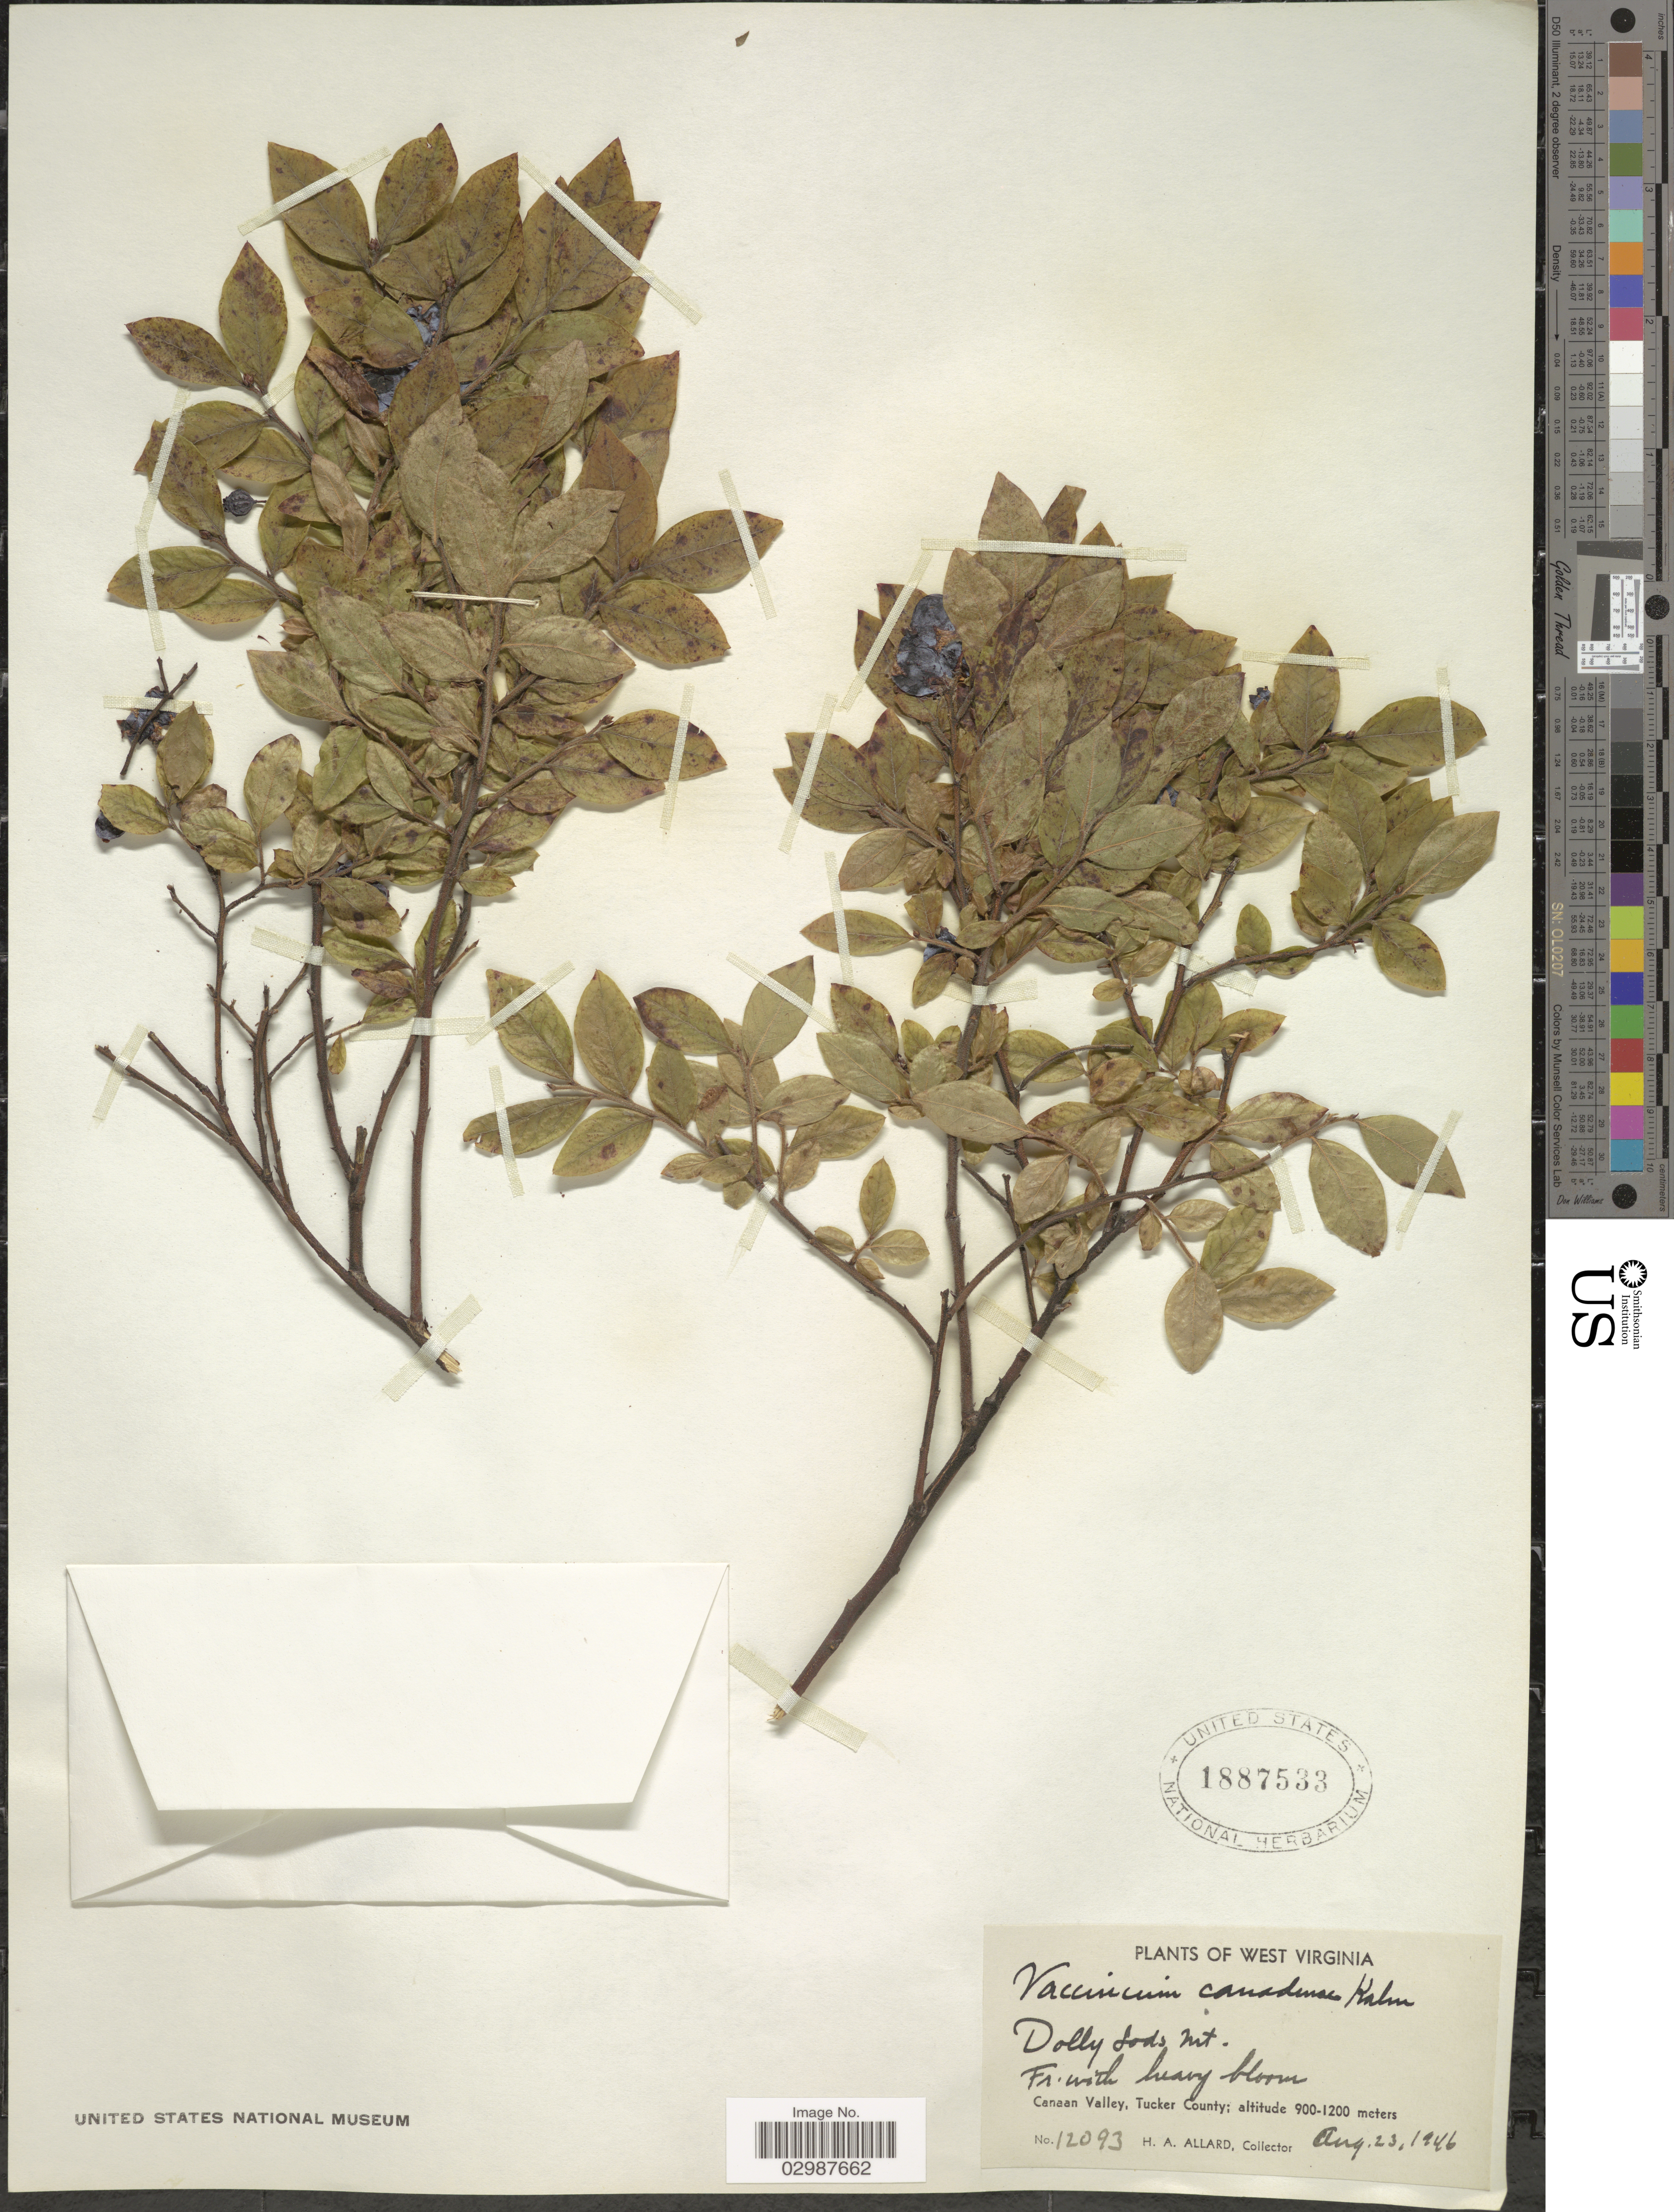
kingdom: Plantae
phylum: Tracheophyta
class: Magnoliopsida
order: Ericales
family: Ericaceae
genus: Vaccinium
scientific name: Vaccinium canadense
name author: Kalm ex Richardson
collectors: H. A. Allard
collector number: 12093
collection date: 1946-08-23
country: United States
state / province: West Virginia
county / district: Tucker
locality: Dolly Sods Mt. Canaan Valley, Tucker County.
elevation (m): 900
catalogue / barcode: US 1887533